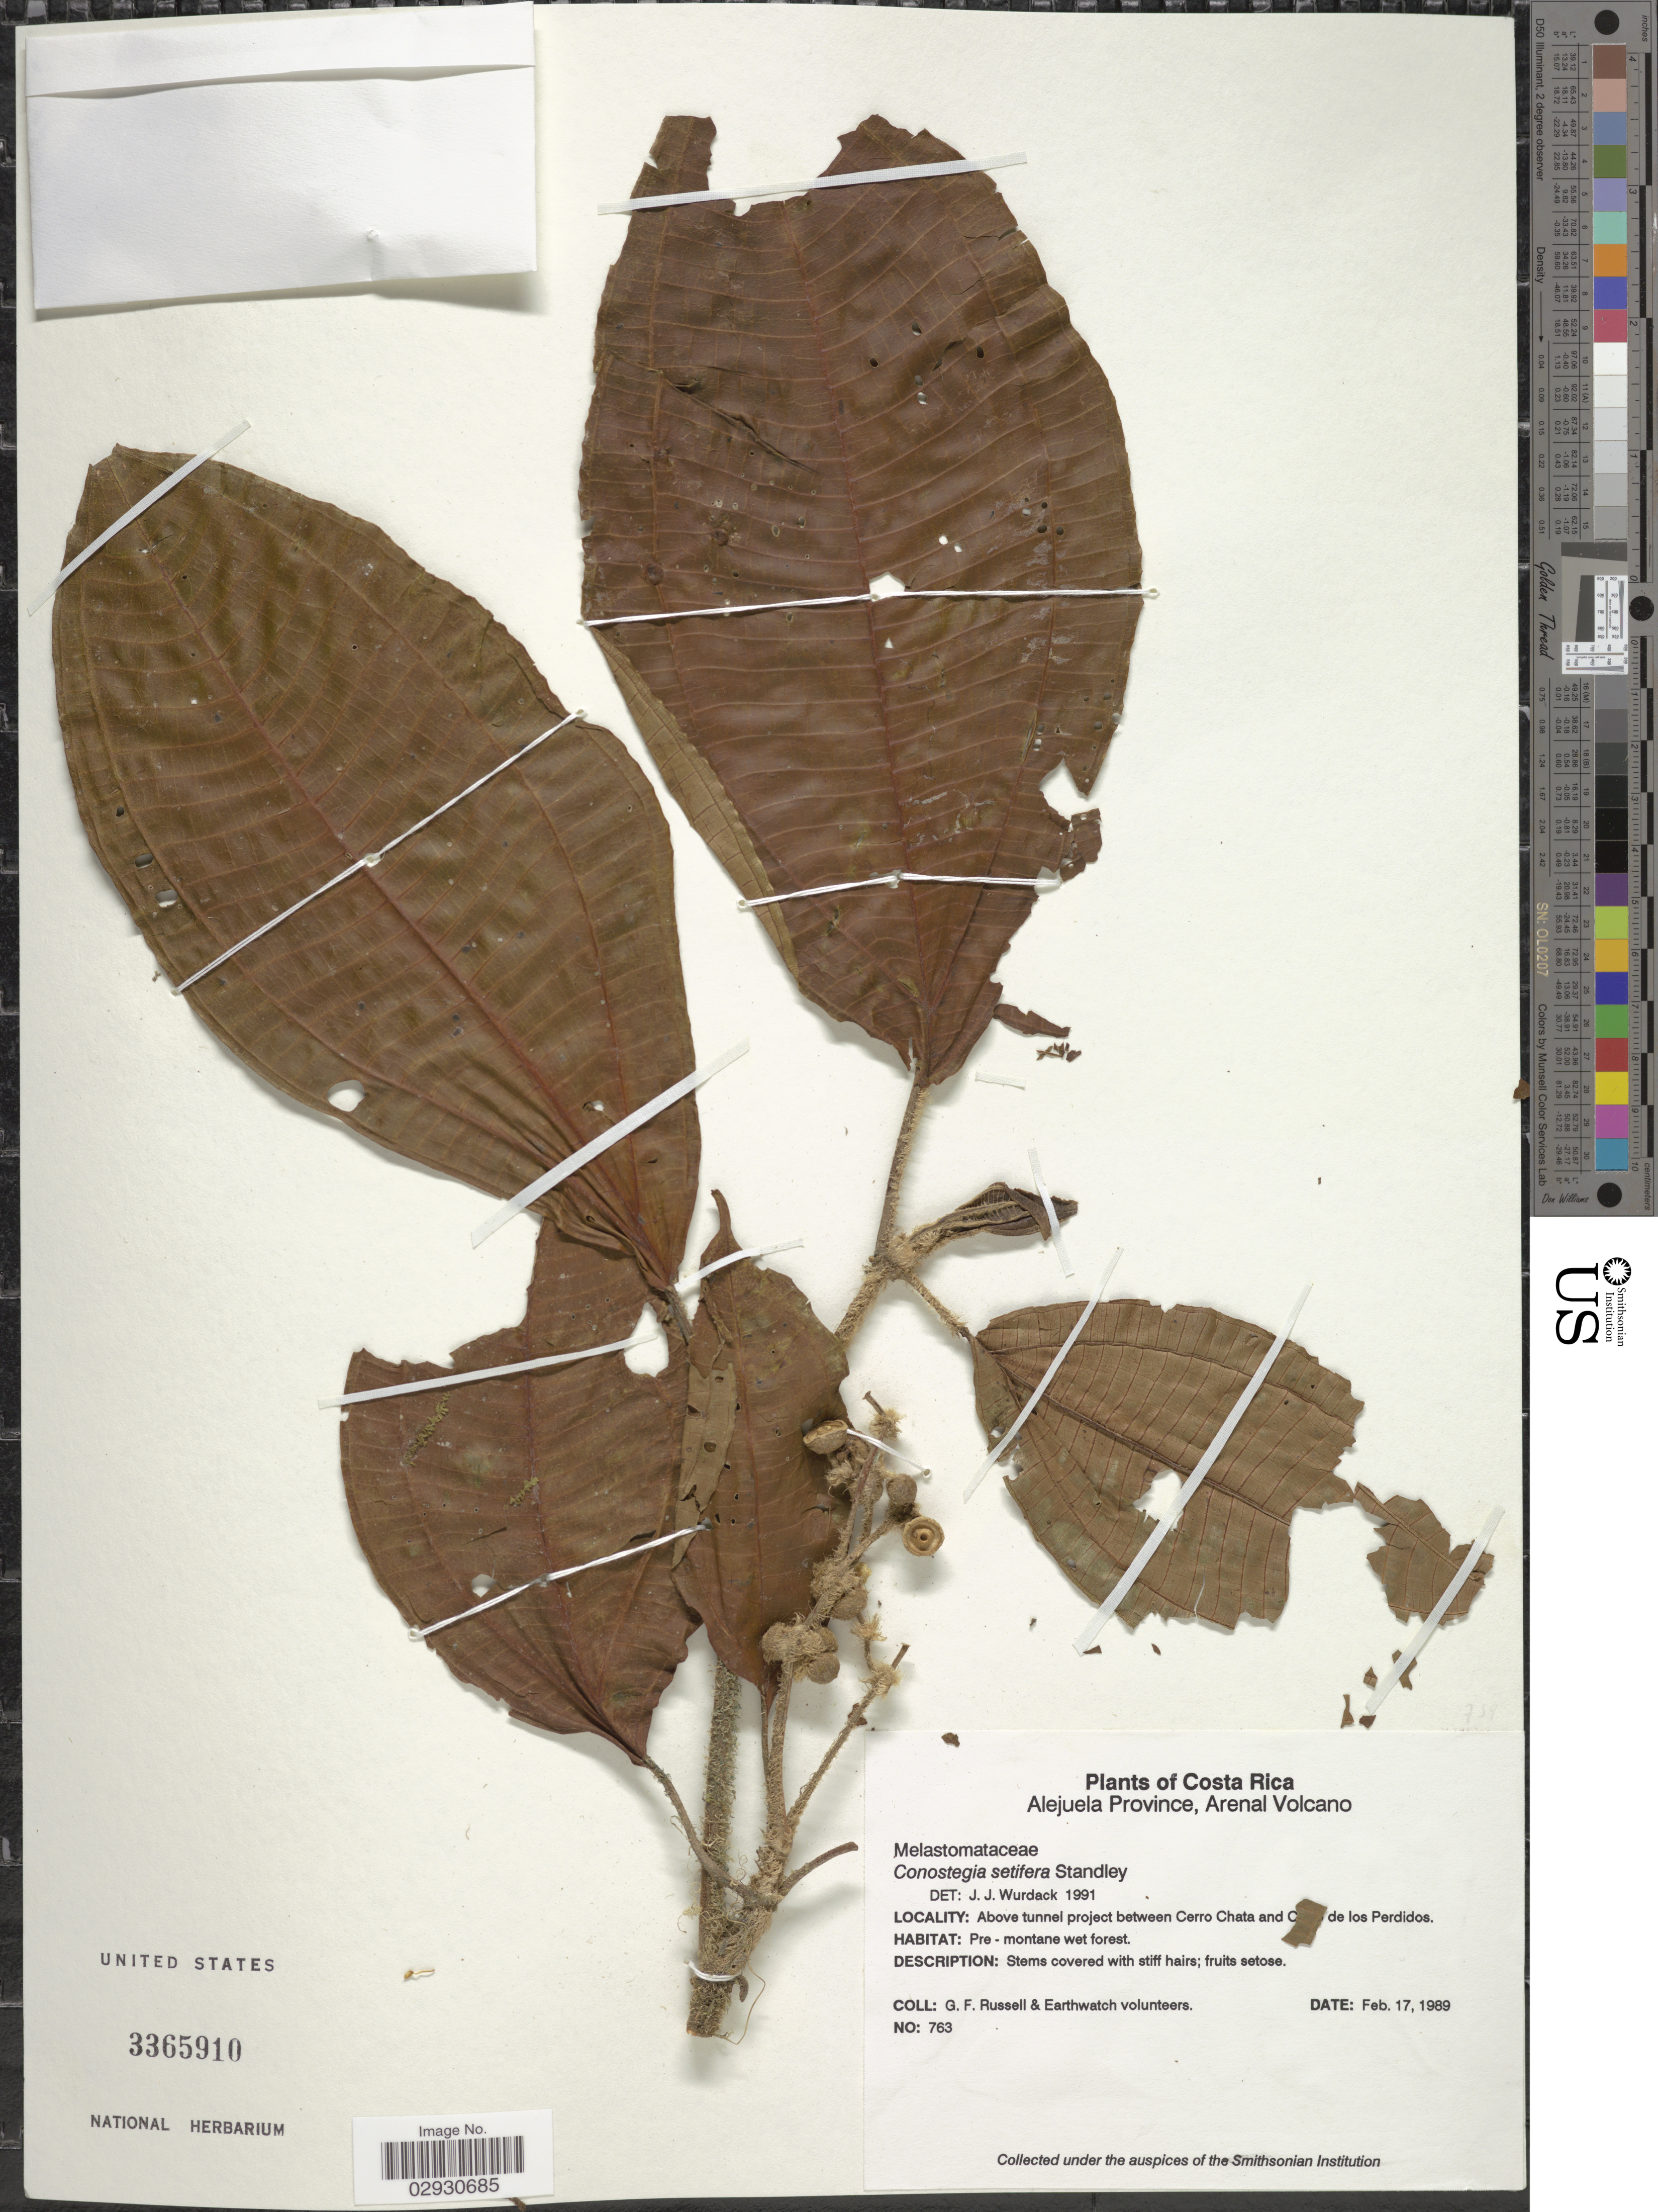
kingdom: Plantae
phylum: Tracheophyta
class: Magnoliopsida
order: Myrtales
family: Melastomataceae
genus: Conostegia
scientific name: Conostegia setifera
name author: Standl.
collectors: G. Russell & Earthwatch Volunteers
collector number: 763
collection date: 1989-02-17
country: Costa Rica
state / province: Alajuela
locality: Alejuela Province, Arenal Volcano. Above tunnel project between Cerro Chata and C [illegible text] de los Perdidos.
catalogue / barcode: US 3365910